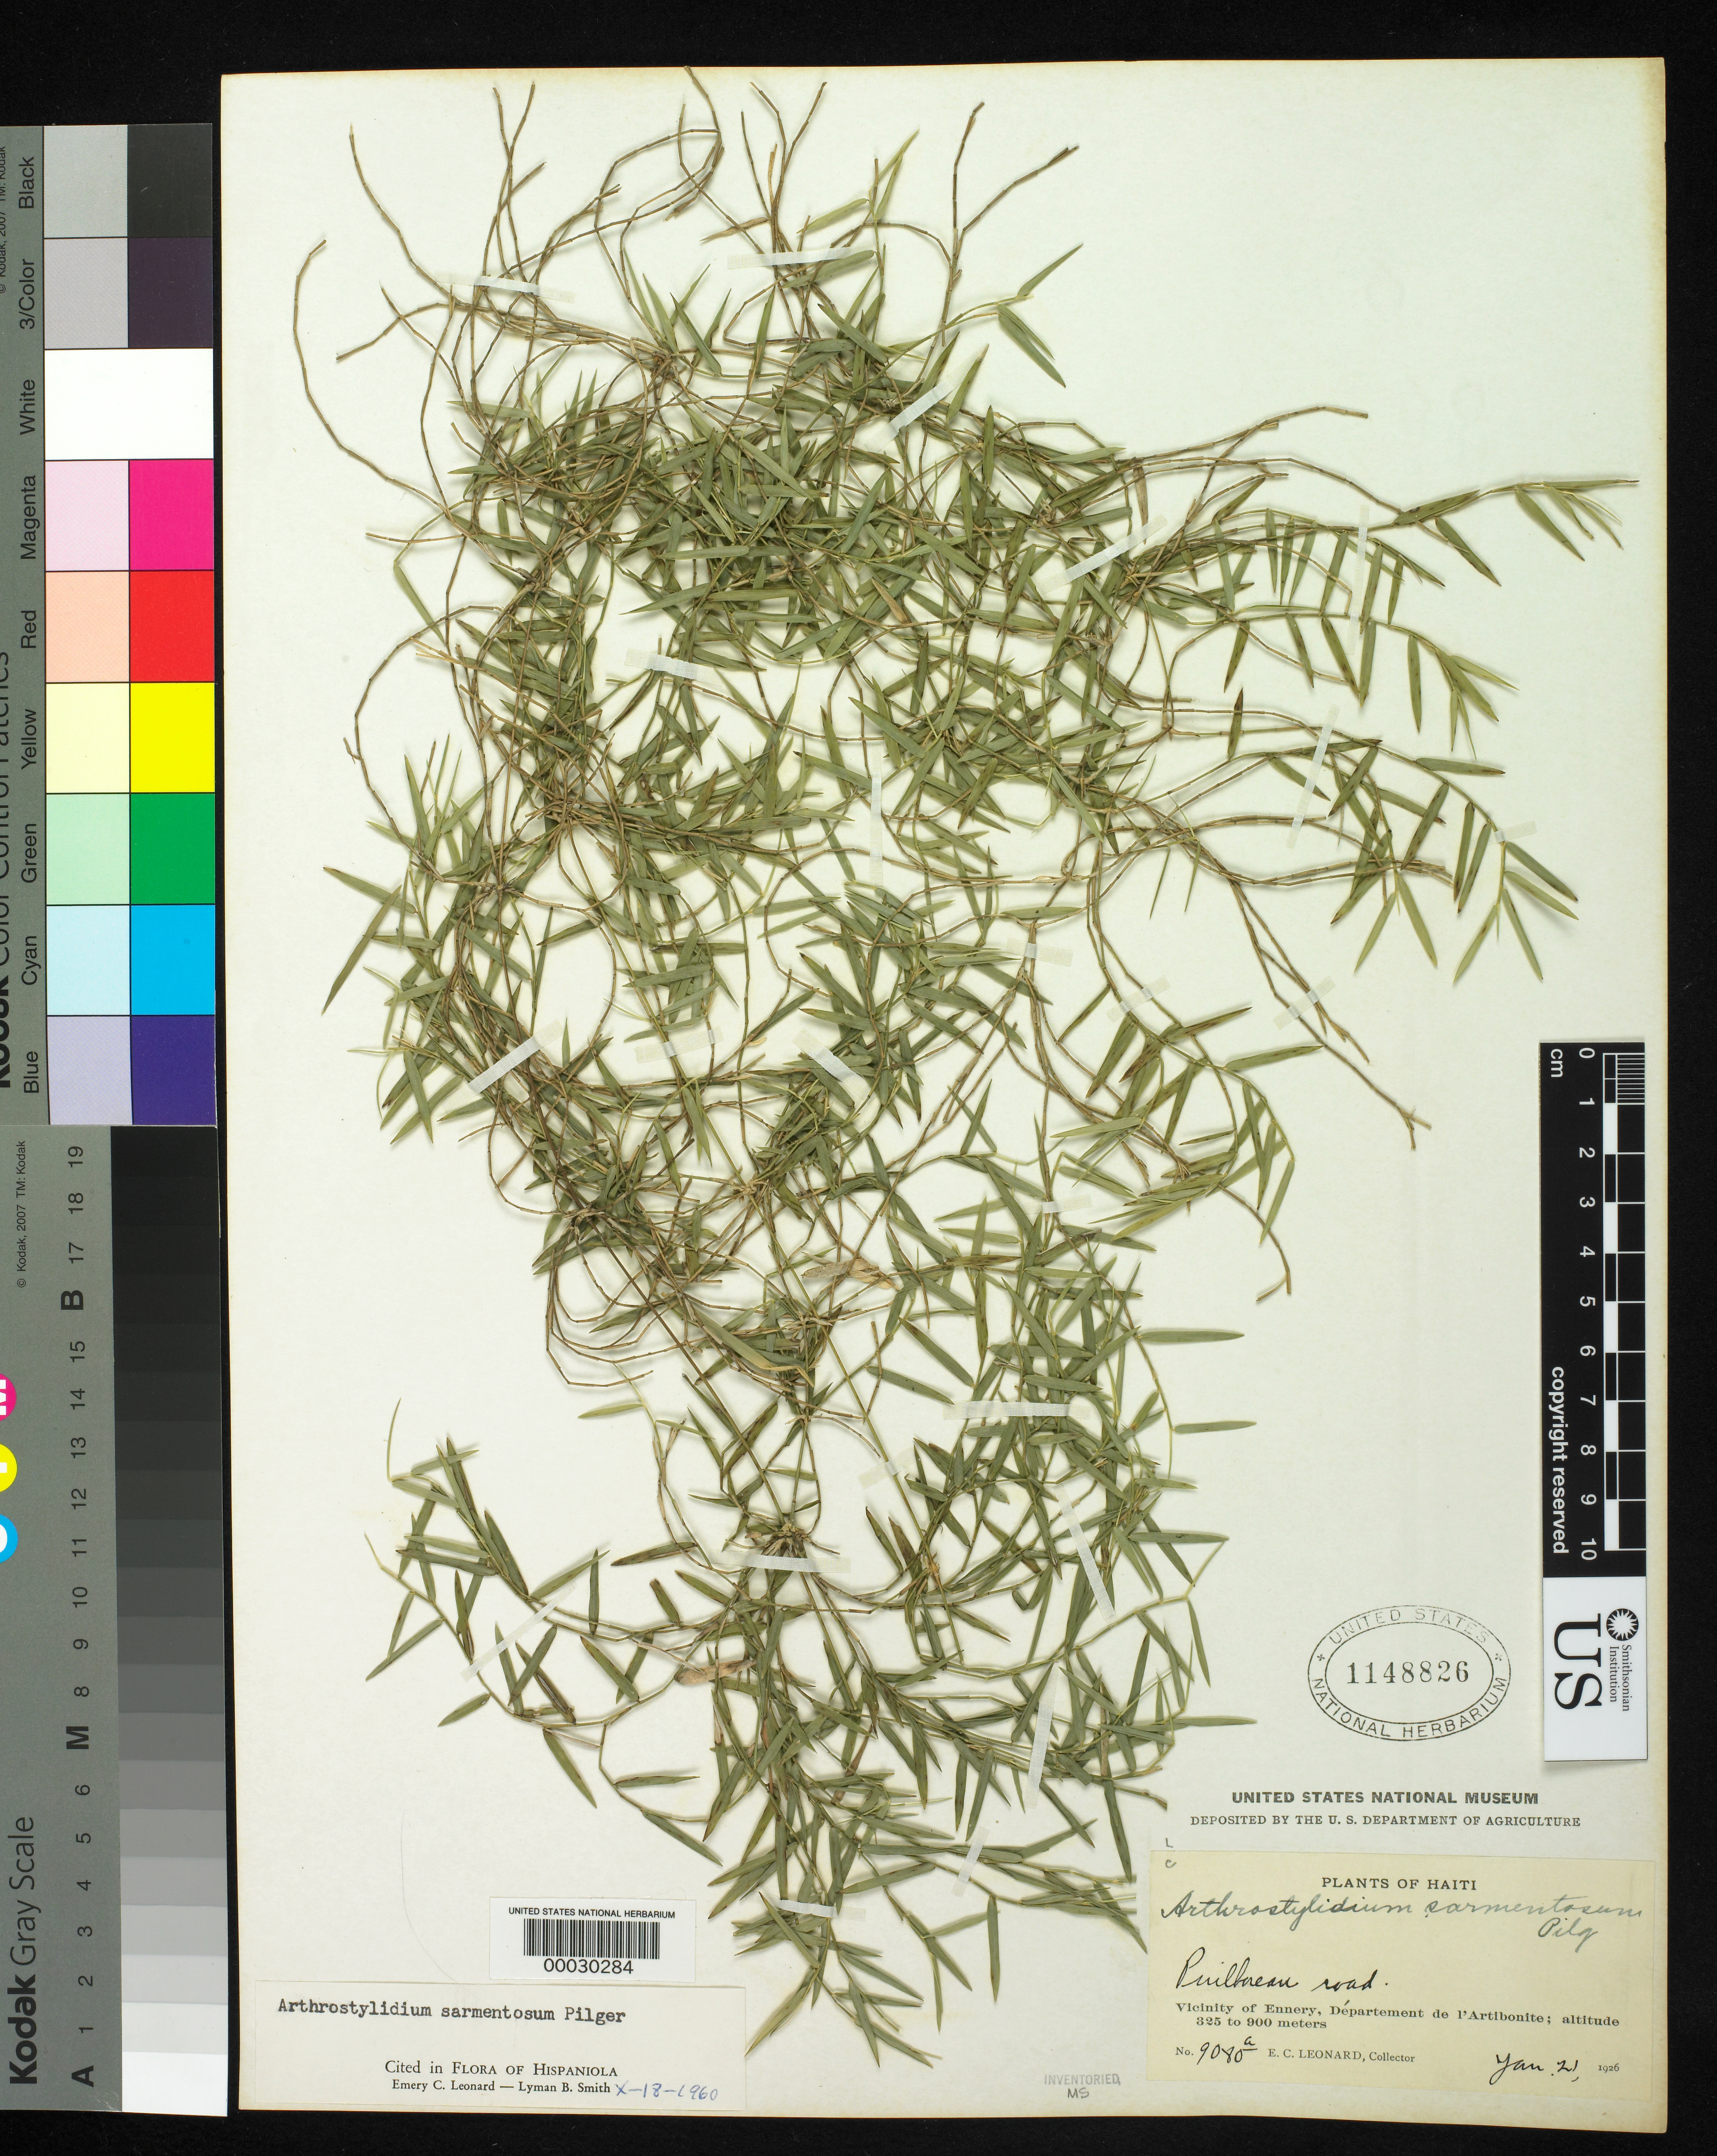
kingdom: Plantae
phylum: Tracheophyta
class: Liliopsida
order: Poales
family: Poaceae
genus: Arthrostylidium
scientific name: Arthrostylidium sarmentosum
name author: Pilg. in Urb.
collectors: E. C. Leonard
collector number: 9080 A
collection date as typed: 21 Jan 1926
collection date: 1926-01-21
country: Haiti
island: Hispaniola Island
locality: Ennery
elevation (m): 325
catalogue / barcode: US 1148826